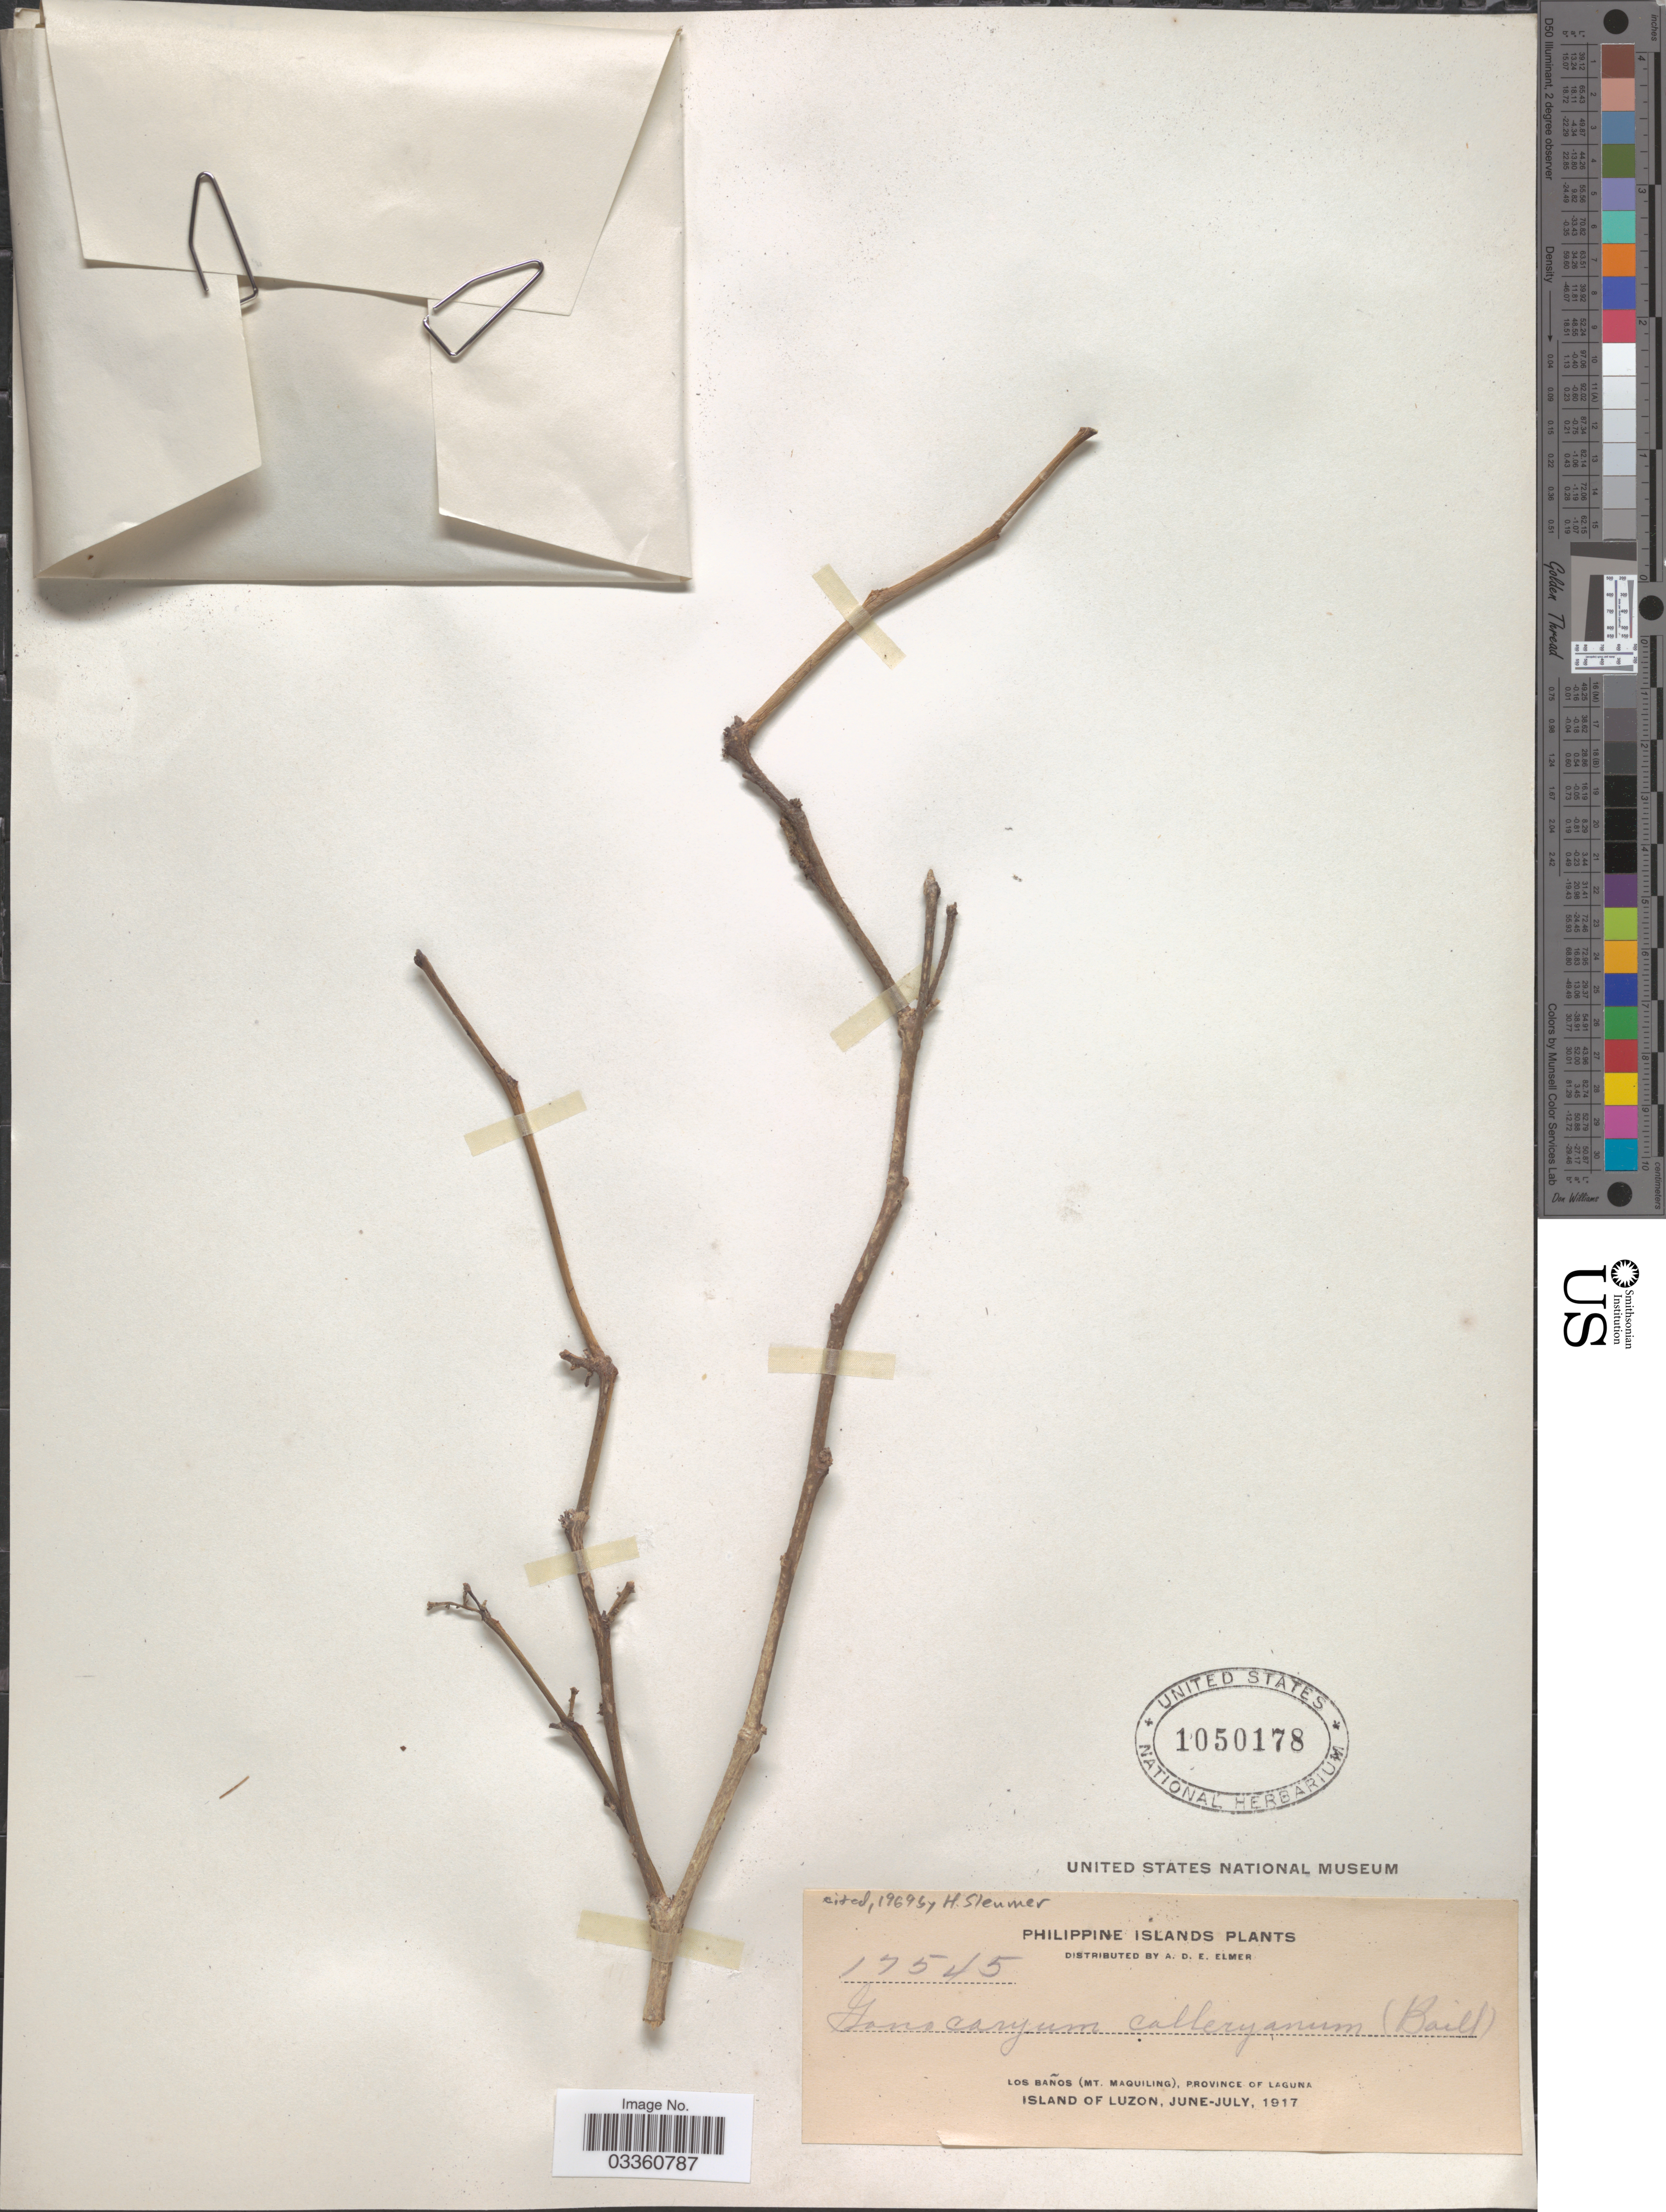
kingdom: Plantae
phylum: Tracheophyta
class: Magnoliopsida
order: Cardiopteridales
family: Cardiopteridaceae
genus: Gonocaryum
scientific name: Gonocaryum calleryanum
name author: (Baill.) Becc.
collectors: A. D. E. Elmer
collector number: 17545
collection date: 1917-06/1917-07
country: Philippines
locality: Los Baños (Mt. Maquiling), Province of Laguna. Island of Luzon.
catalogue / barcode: US 1050178